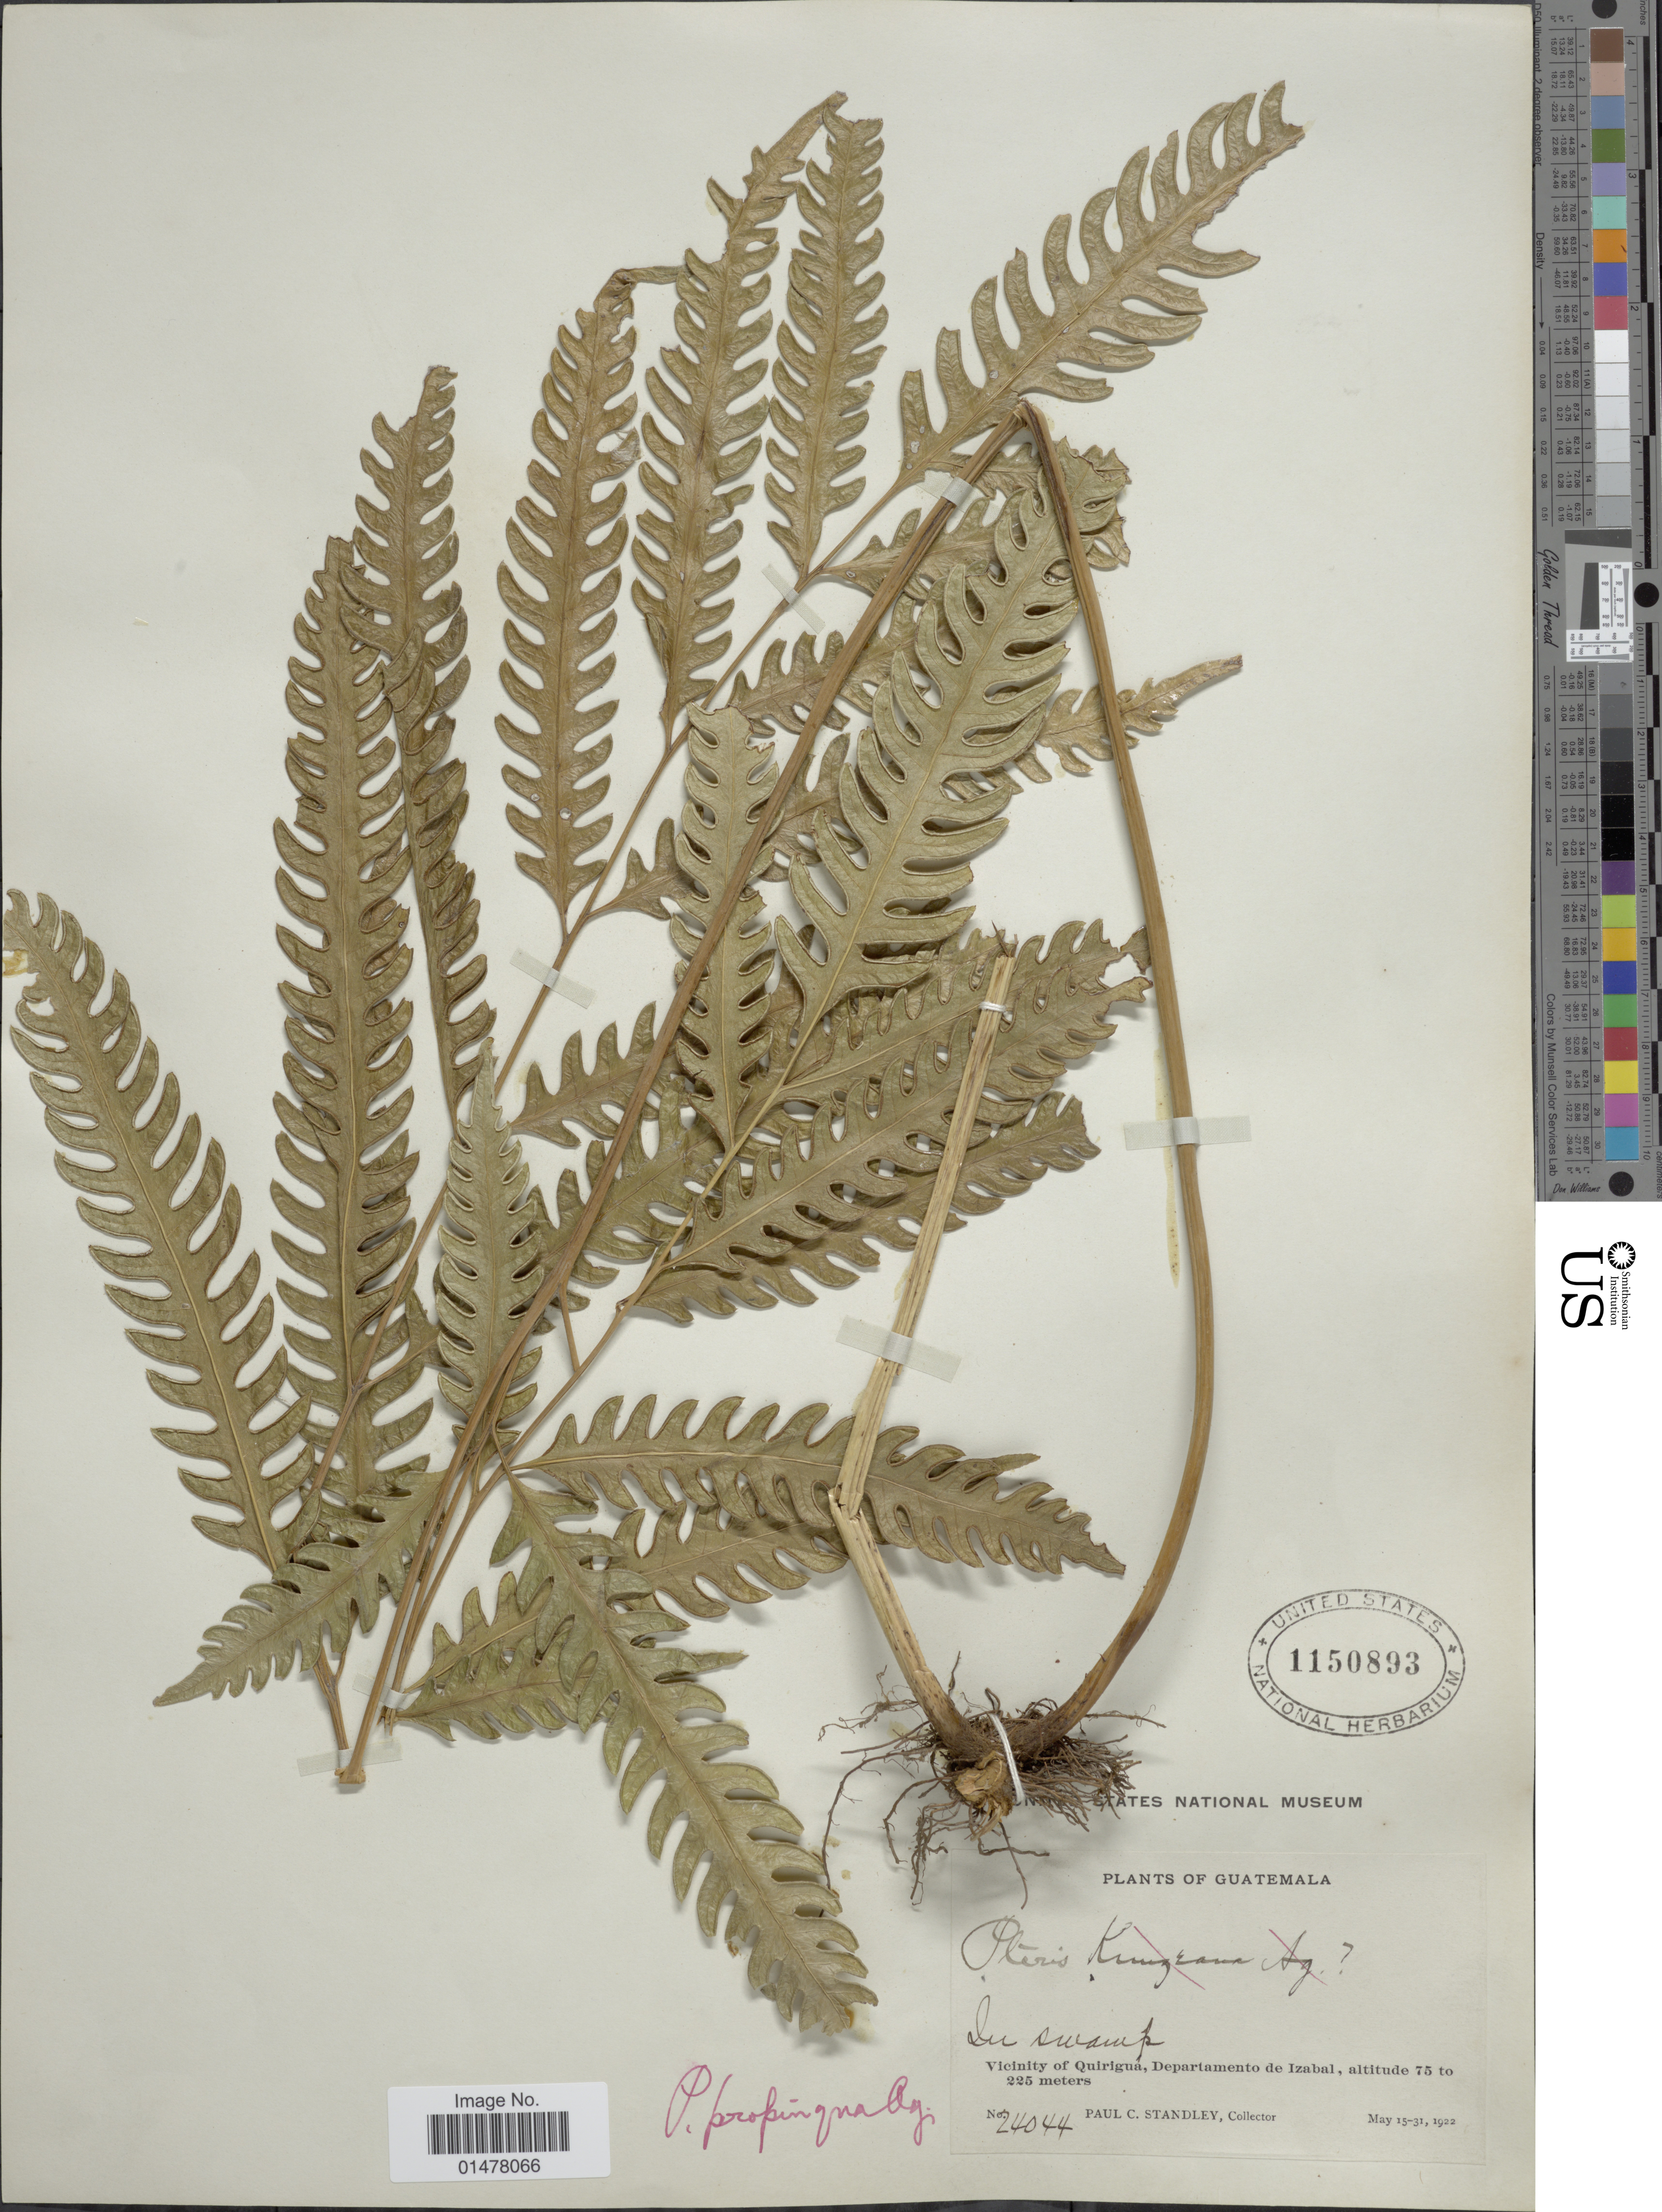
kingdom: Plantae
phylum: Tracheophyta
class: Polypodiopsida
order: Polypodiales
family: Pteridaceae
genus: Pteris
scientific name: Pteris propinqua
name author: J. Agardh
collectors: P. C. Standley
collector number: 24044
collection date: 1922-05-15/1922-05-31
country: Guatemala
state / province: Izabal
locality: Plants of Guatemala, in swamp, Vicinity of Quirigua, department of Izabal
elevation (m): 75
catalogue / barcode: US 1150893